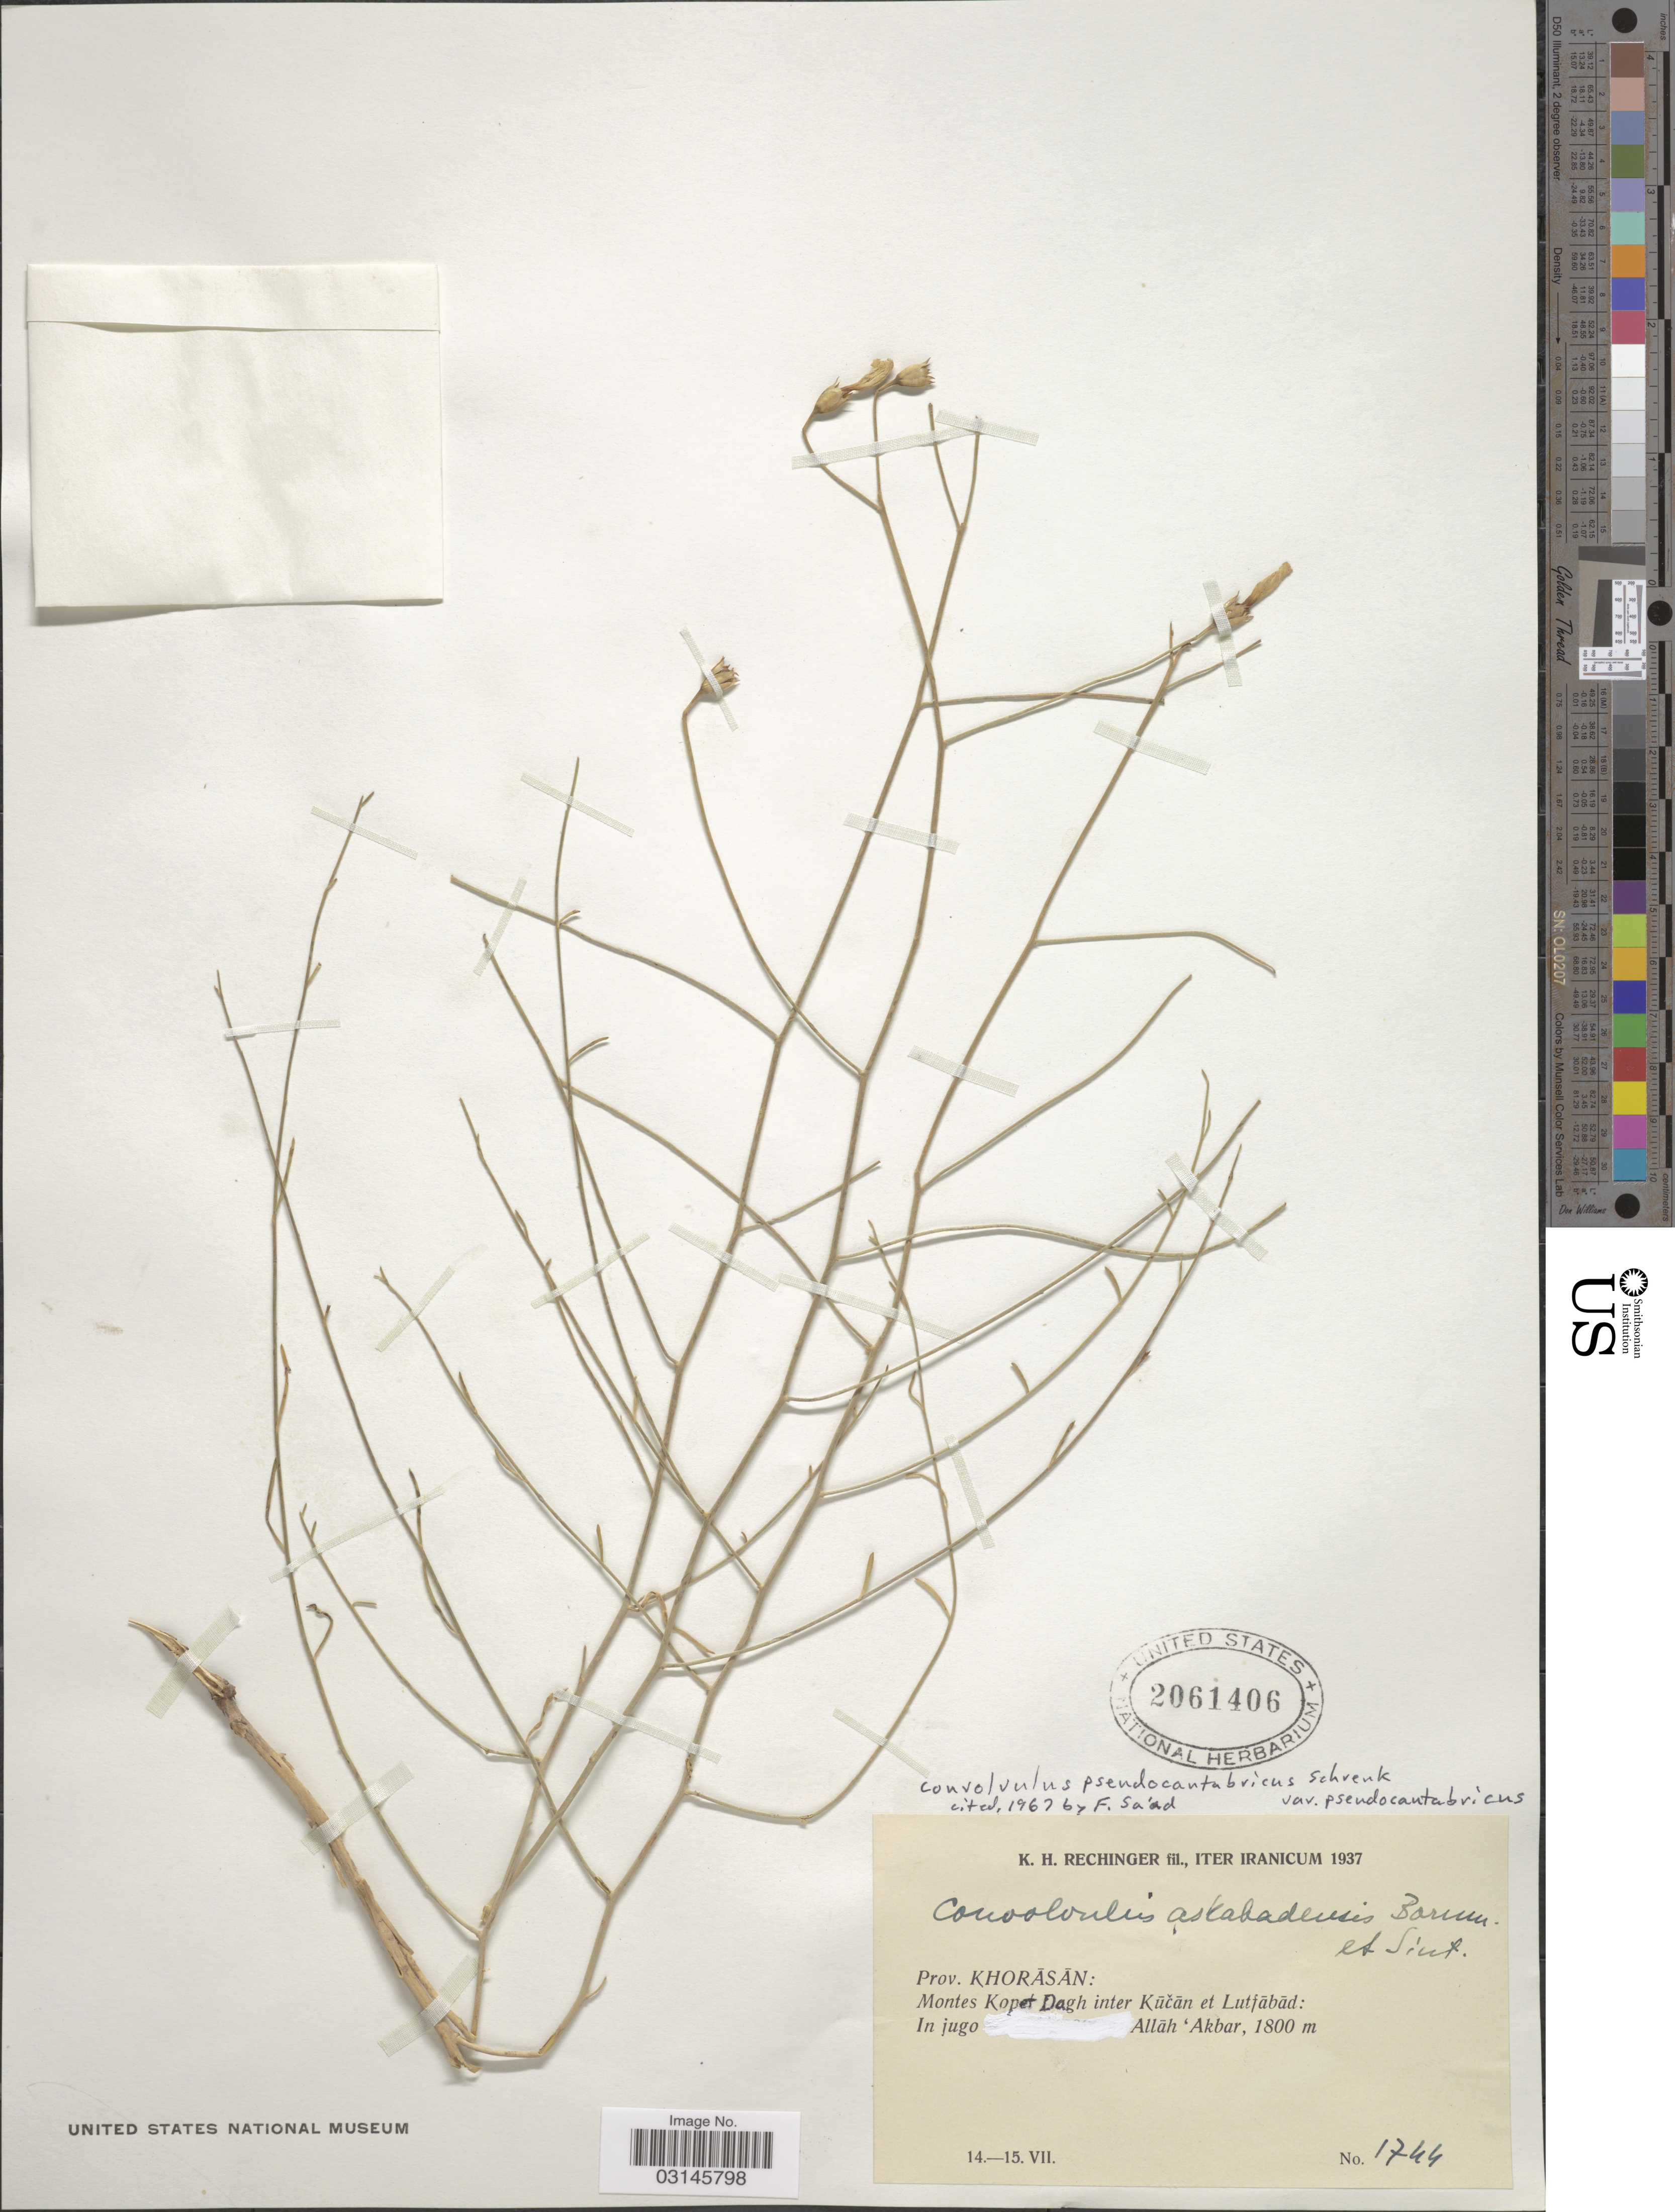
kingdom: Plantae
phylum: Tracheophyta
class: Magnoliopsida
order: Solanales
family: Convolvulaceae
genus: Convolvulus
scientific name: Convolvulus pseudocantabricus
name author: Schrenk ex Fisch. & C.A. Mey.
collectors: K. H. Rechinger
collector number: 1744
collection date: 1937-07-14/1937-07-15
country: Iran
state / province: Khorasan [obsolete]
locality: Iter Iranicum, Prov. Khorasan: Montes Kopet Dagh inter Kucan et Lutjabad: In jugo Allah ' Akbar.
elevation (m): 1800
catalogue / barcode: US 2061406